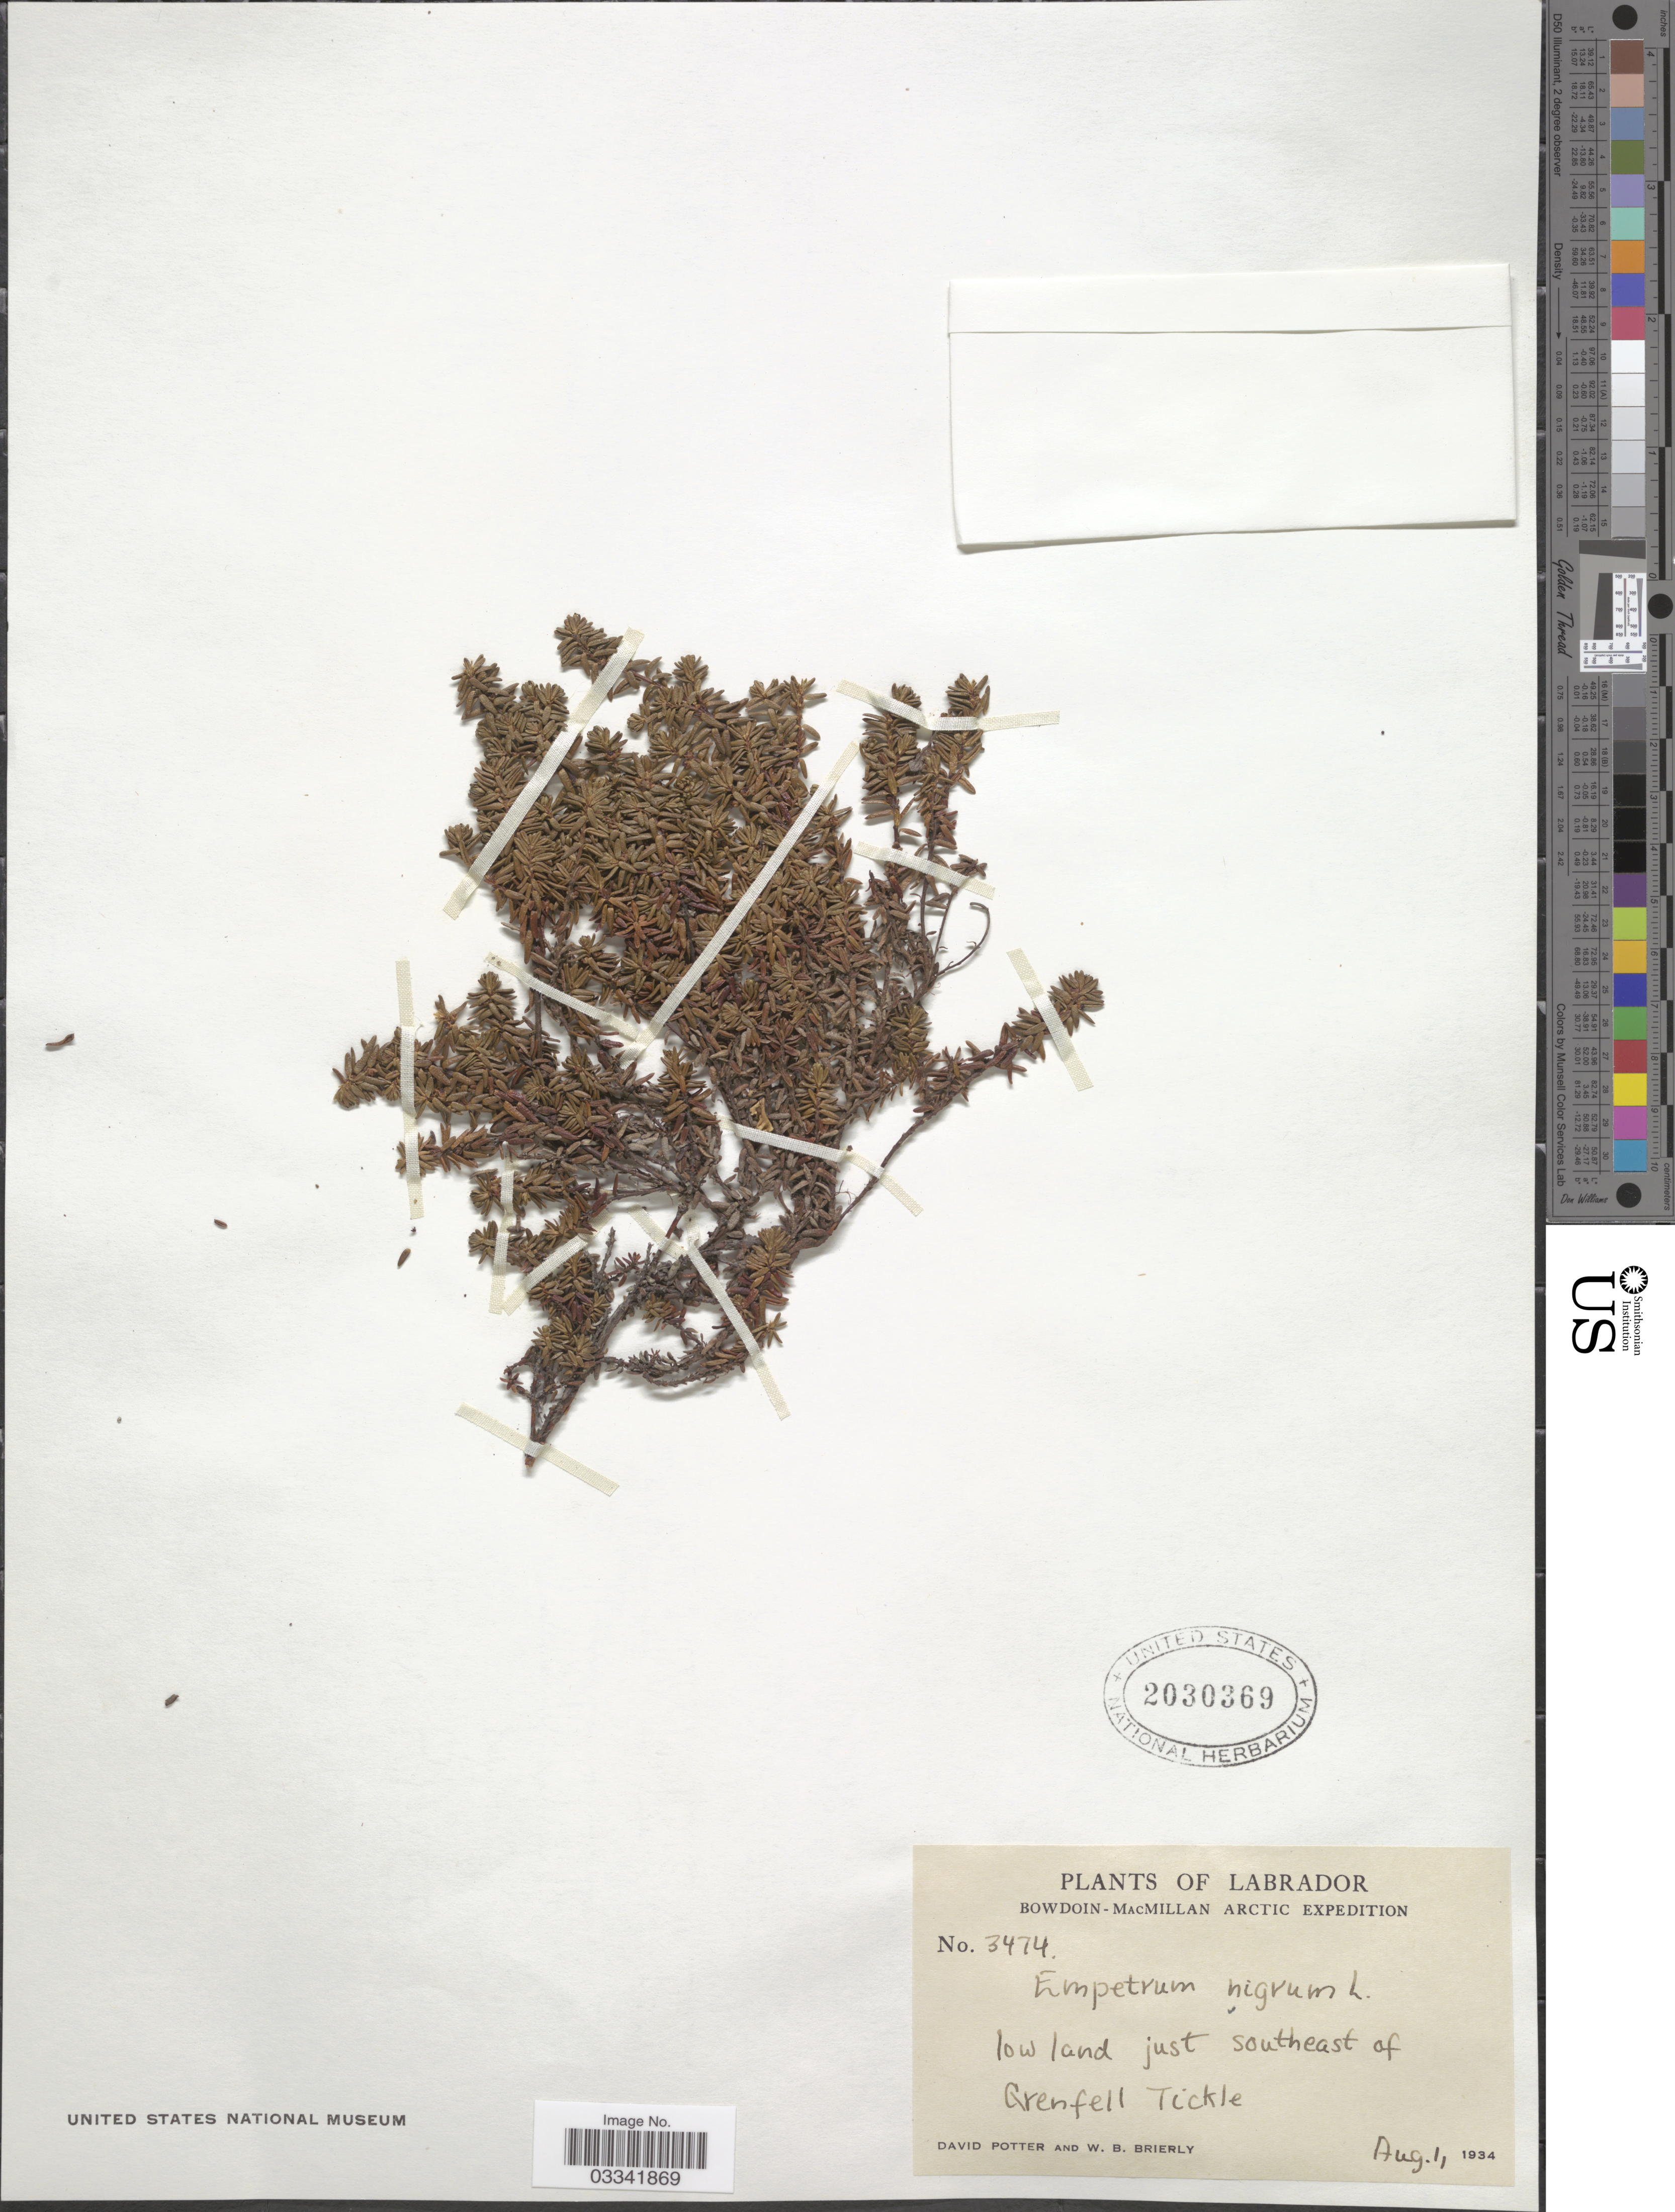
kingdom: Plantae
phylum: Tracheophyta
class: Magnoliopsida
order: Ericales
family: Ericaceae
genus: Empetrum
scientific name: Empetrum nigrum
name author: L.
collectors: D. Potter & W. Brierly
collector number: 3474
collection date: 1934-08-01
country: Canada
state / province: Newfoundland and Labrador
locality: Labrador, low land just southeast of Grenfell Tickle.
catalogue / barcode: US 2030369